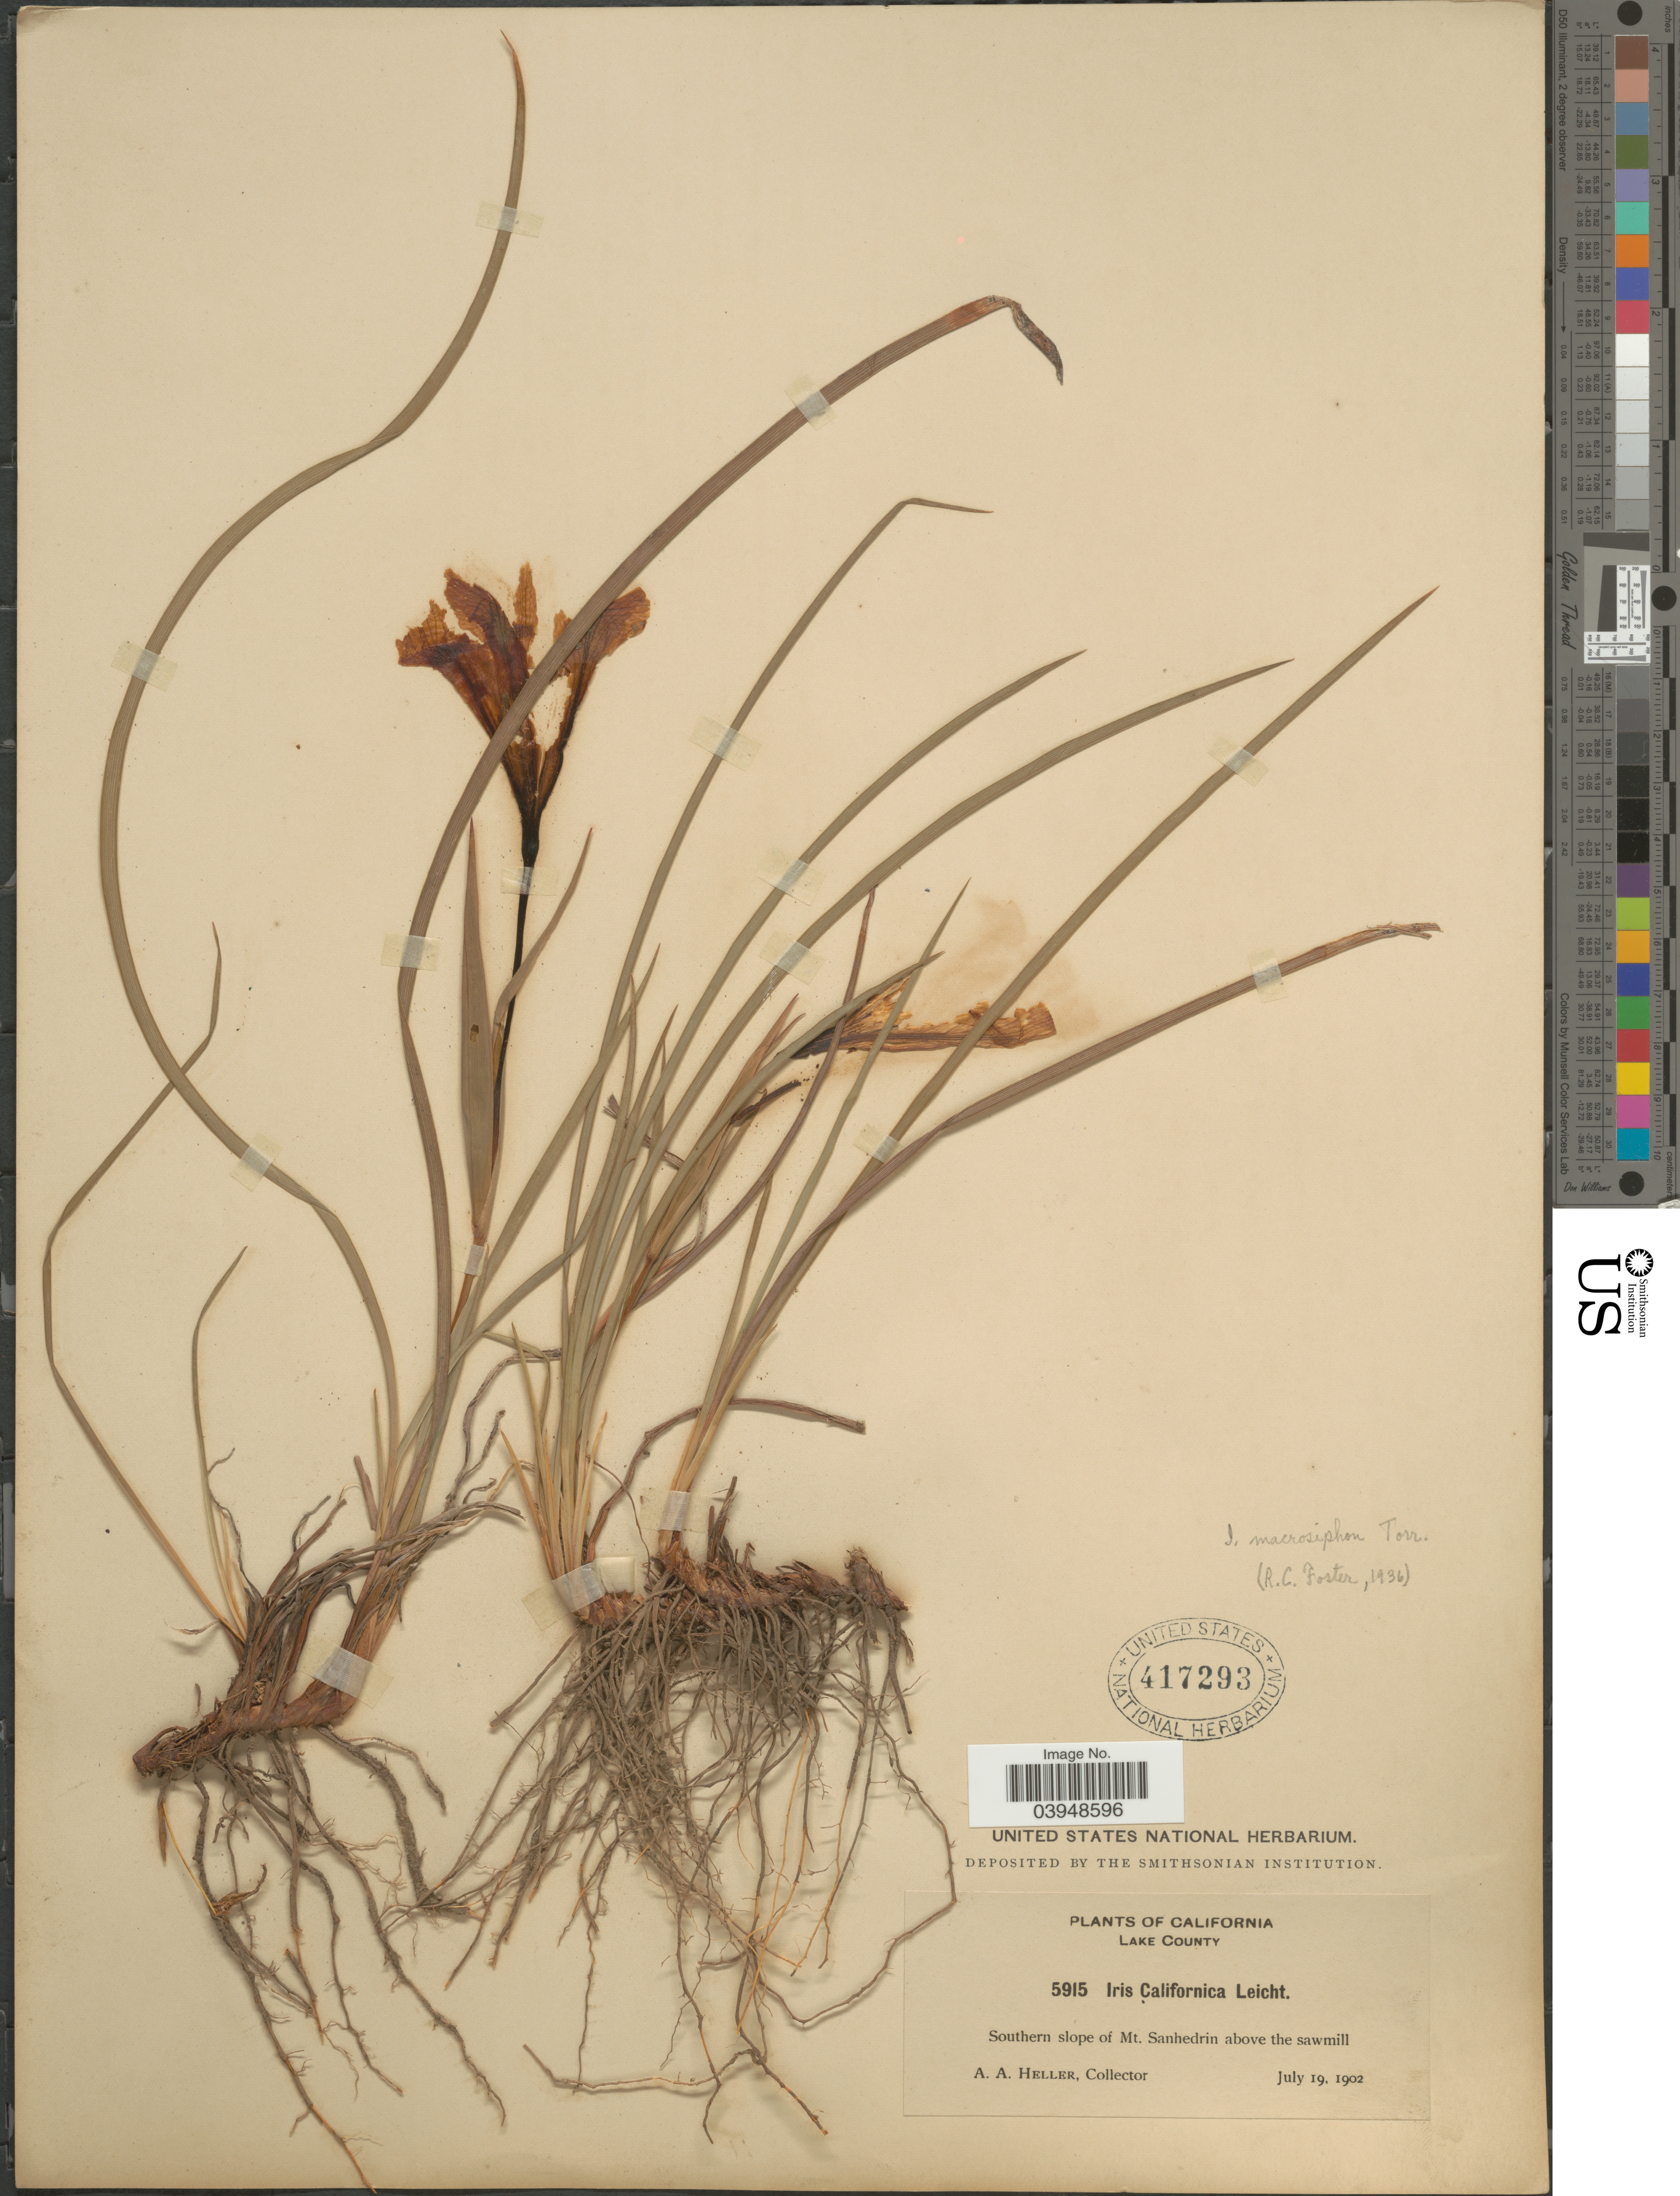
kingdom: Plantae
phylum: Tracheophyta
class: Liliopsida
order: Asparagales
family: Iridaceae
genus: Iris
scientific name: Iris macrosiphon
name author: Torr.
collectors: A. A. Heller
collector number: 5915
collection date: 1902-07-19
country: United States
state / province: California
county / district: Lake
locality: Lake County. Southern slope of Mt. Sanhedrin above the sawmill.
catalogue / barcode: US 417293